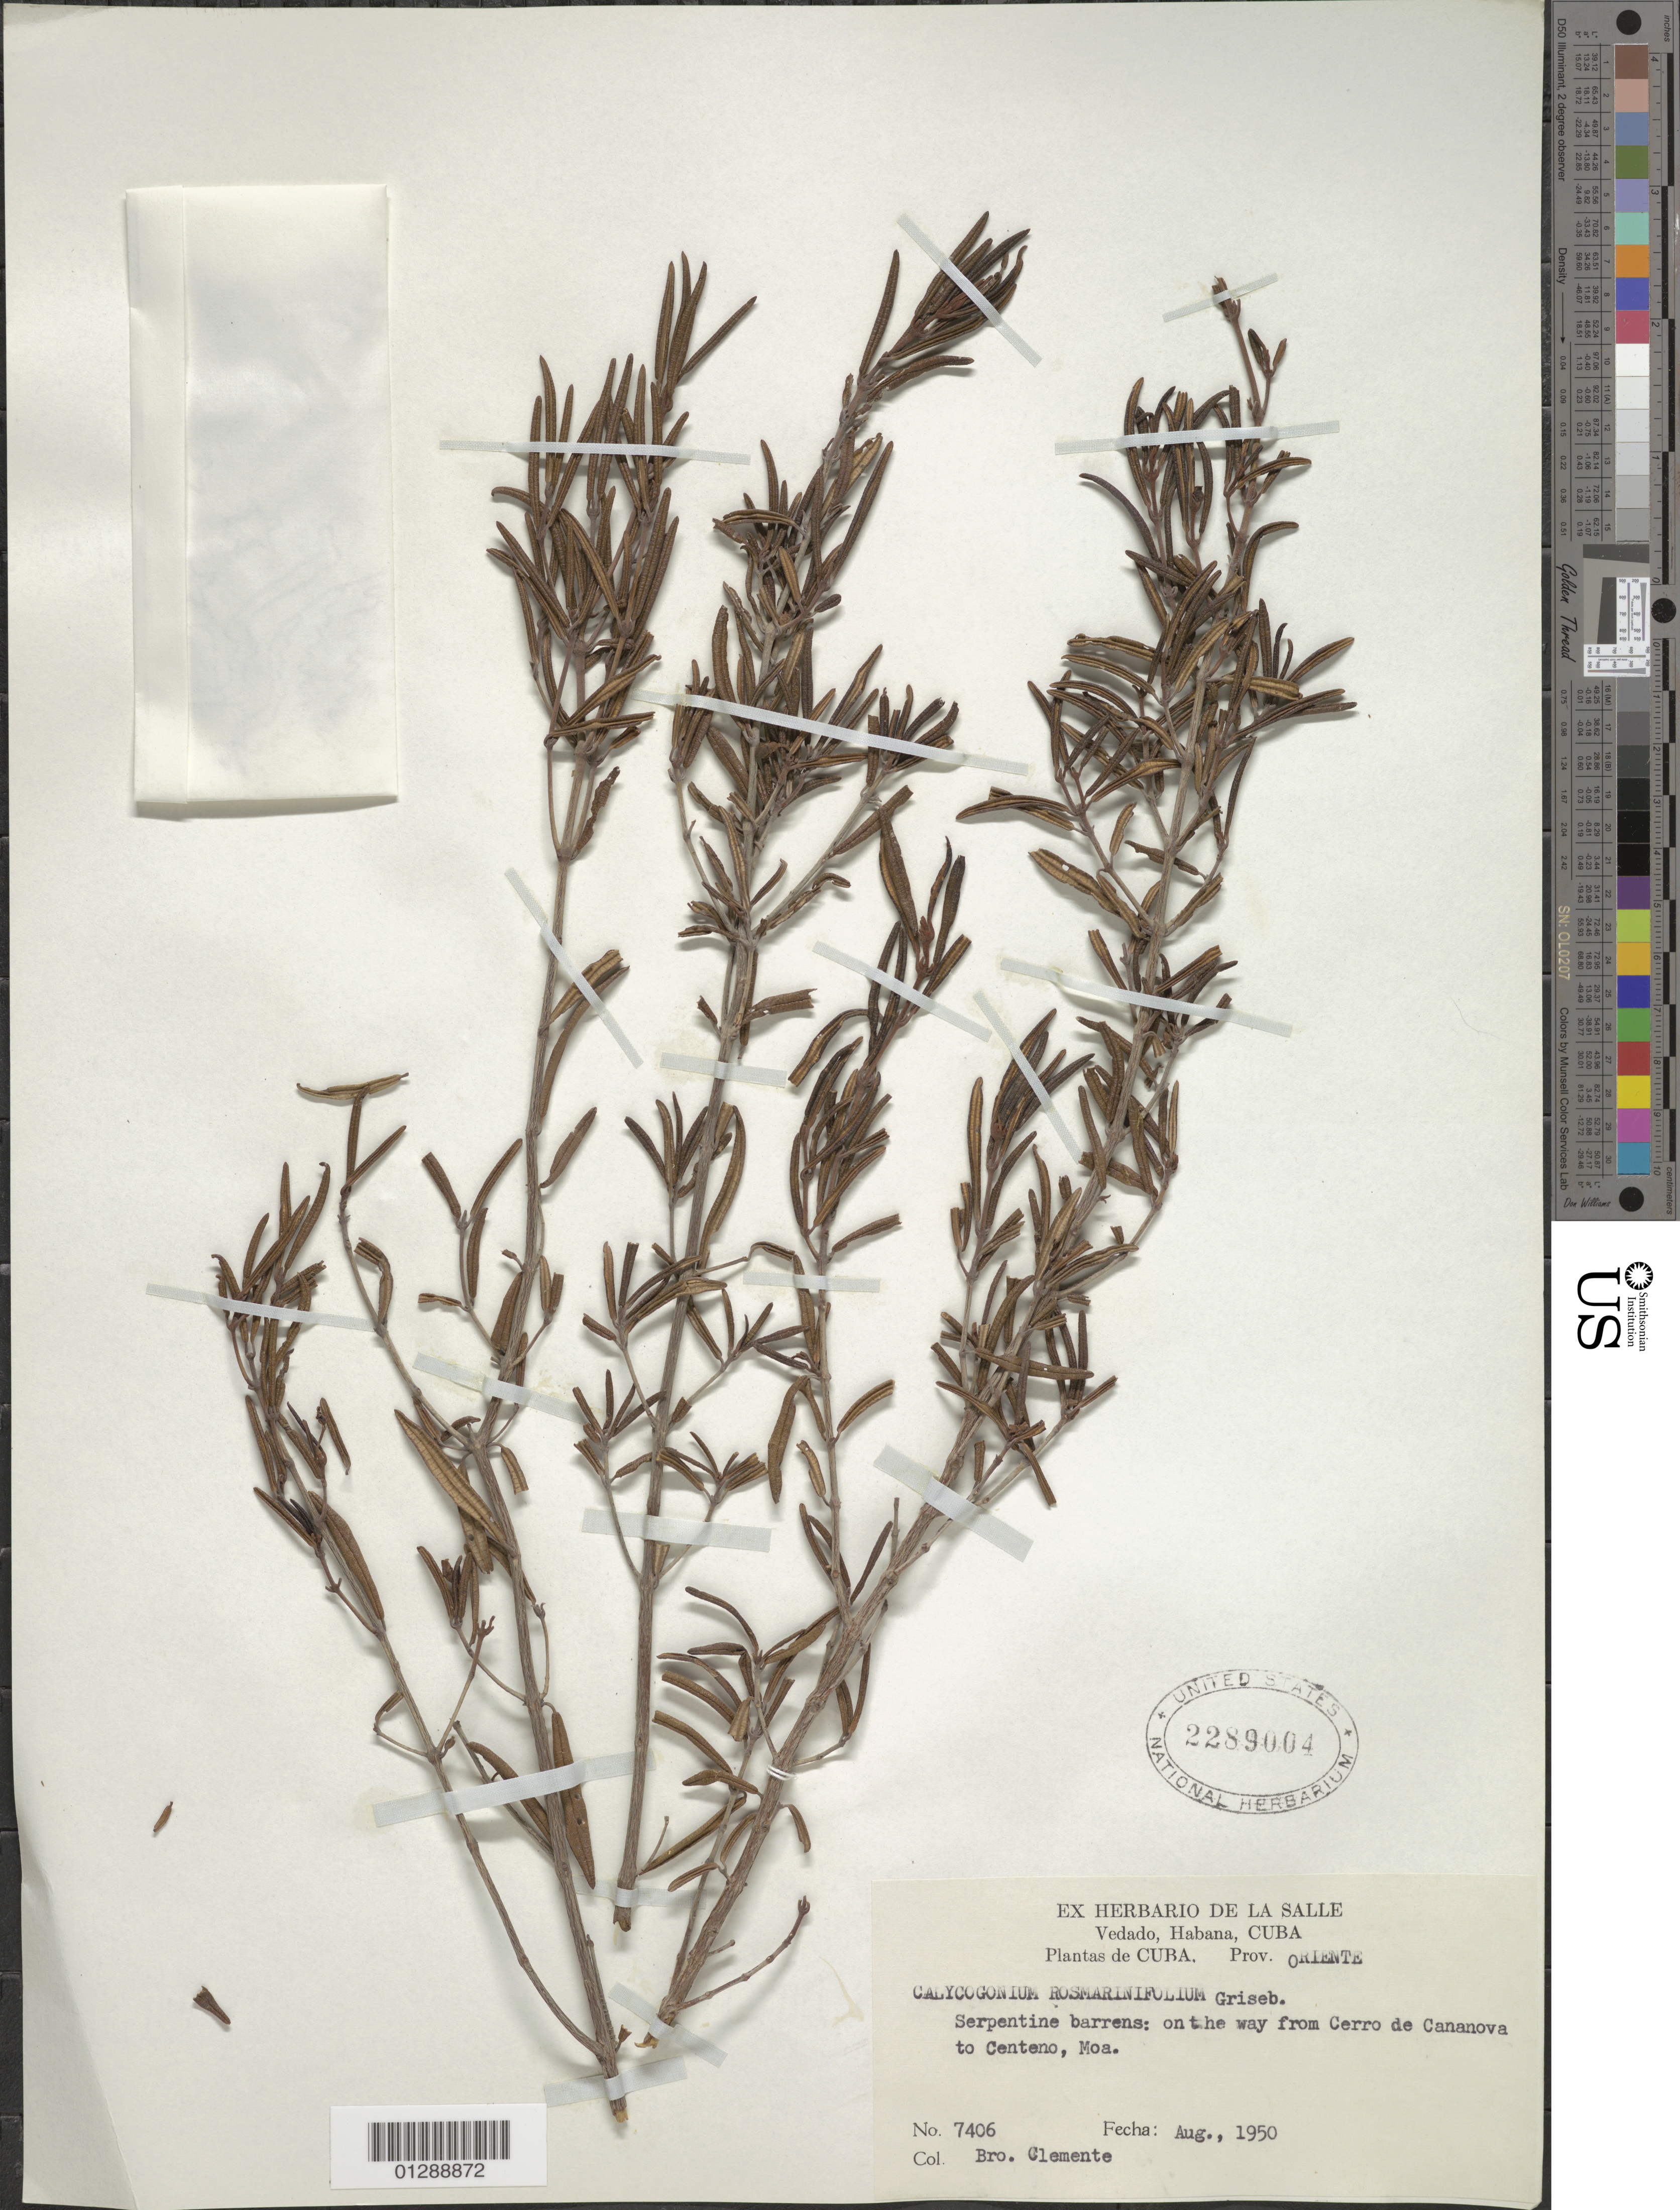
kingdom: Plantae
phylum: Tracheophyta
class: Magnoliopsida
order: Myrtales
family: Melastomataceae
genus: Calycogonium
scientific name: Calycogonium rosmariniifolium subsp. rosmariniifolium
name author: Griseb.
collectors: Bro. Clemente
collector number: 7406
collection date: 1950-08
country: Cuba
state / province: Holguín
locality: Oriente. Moa, Cerro de Cananova to Centeno.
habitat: Serpentine barrens.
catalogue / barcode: US 2289004